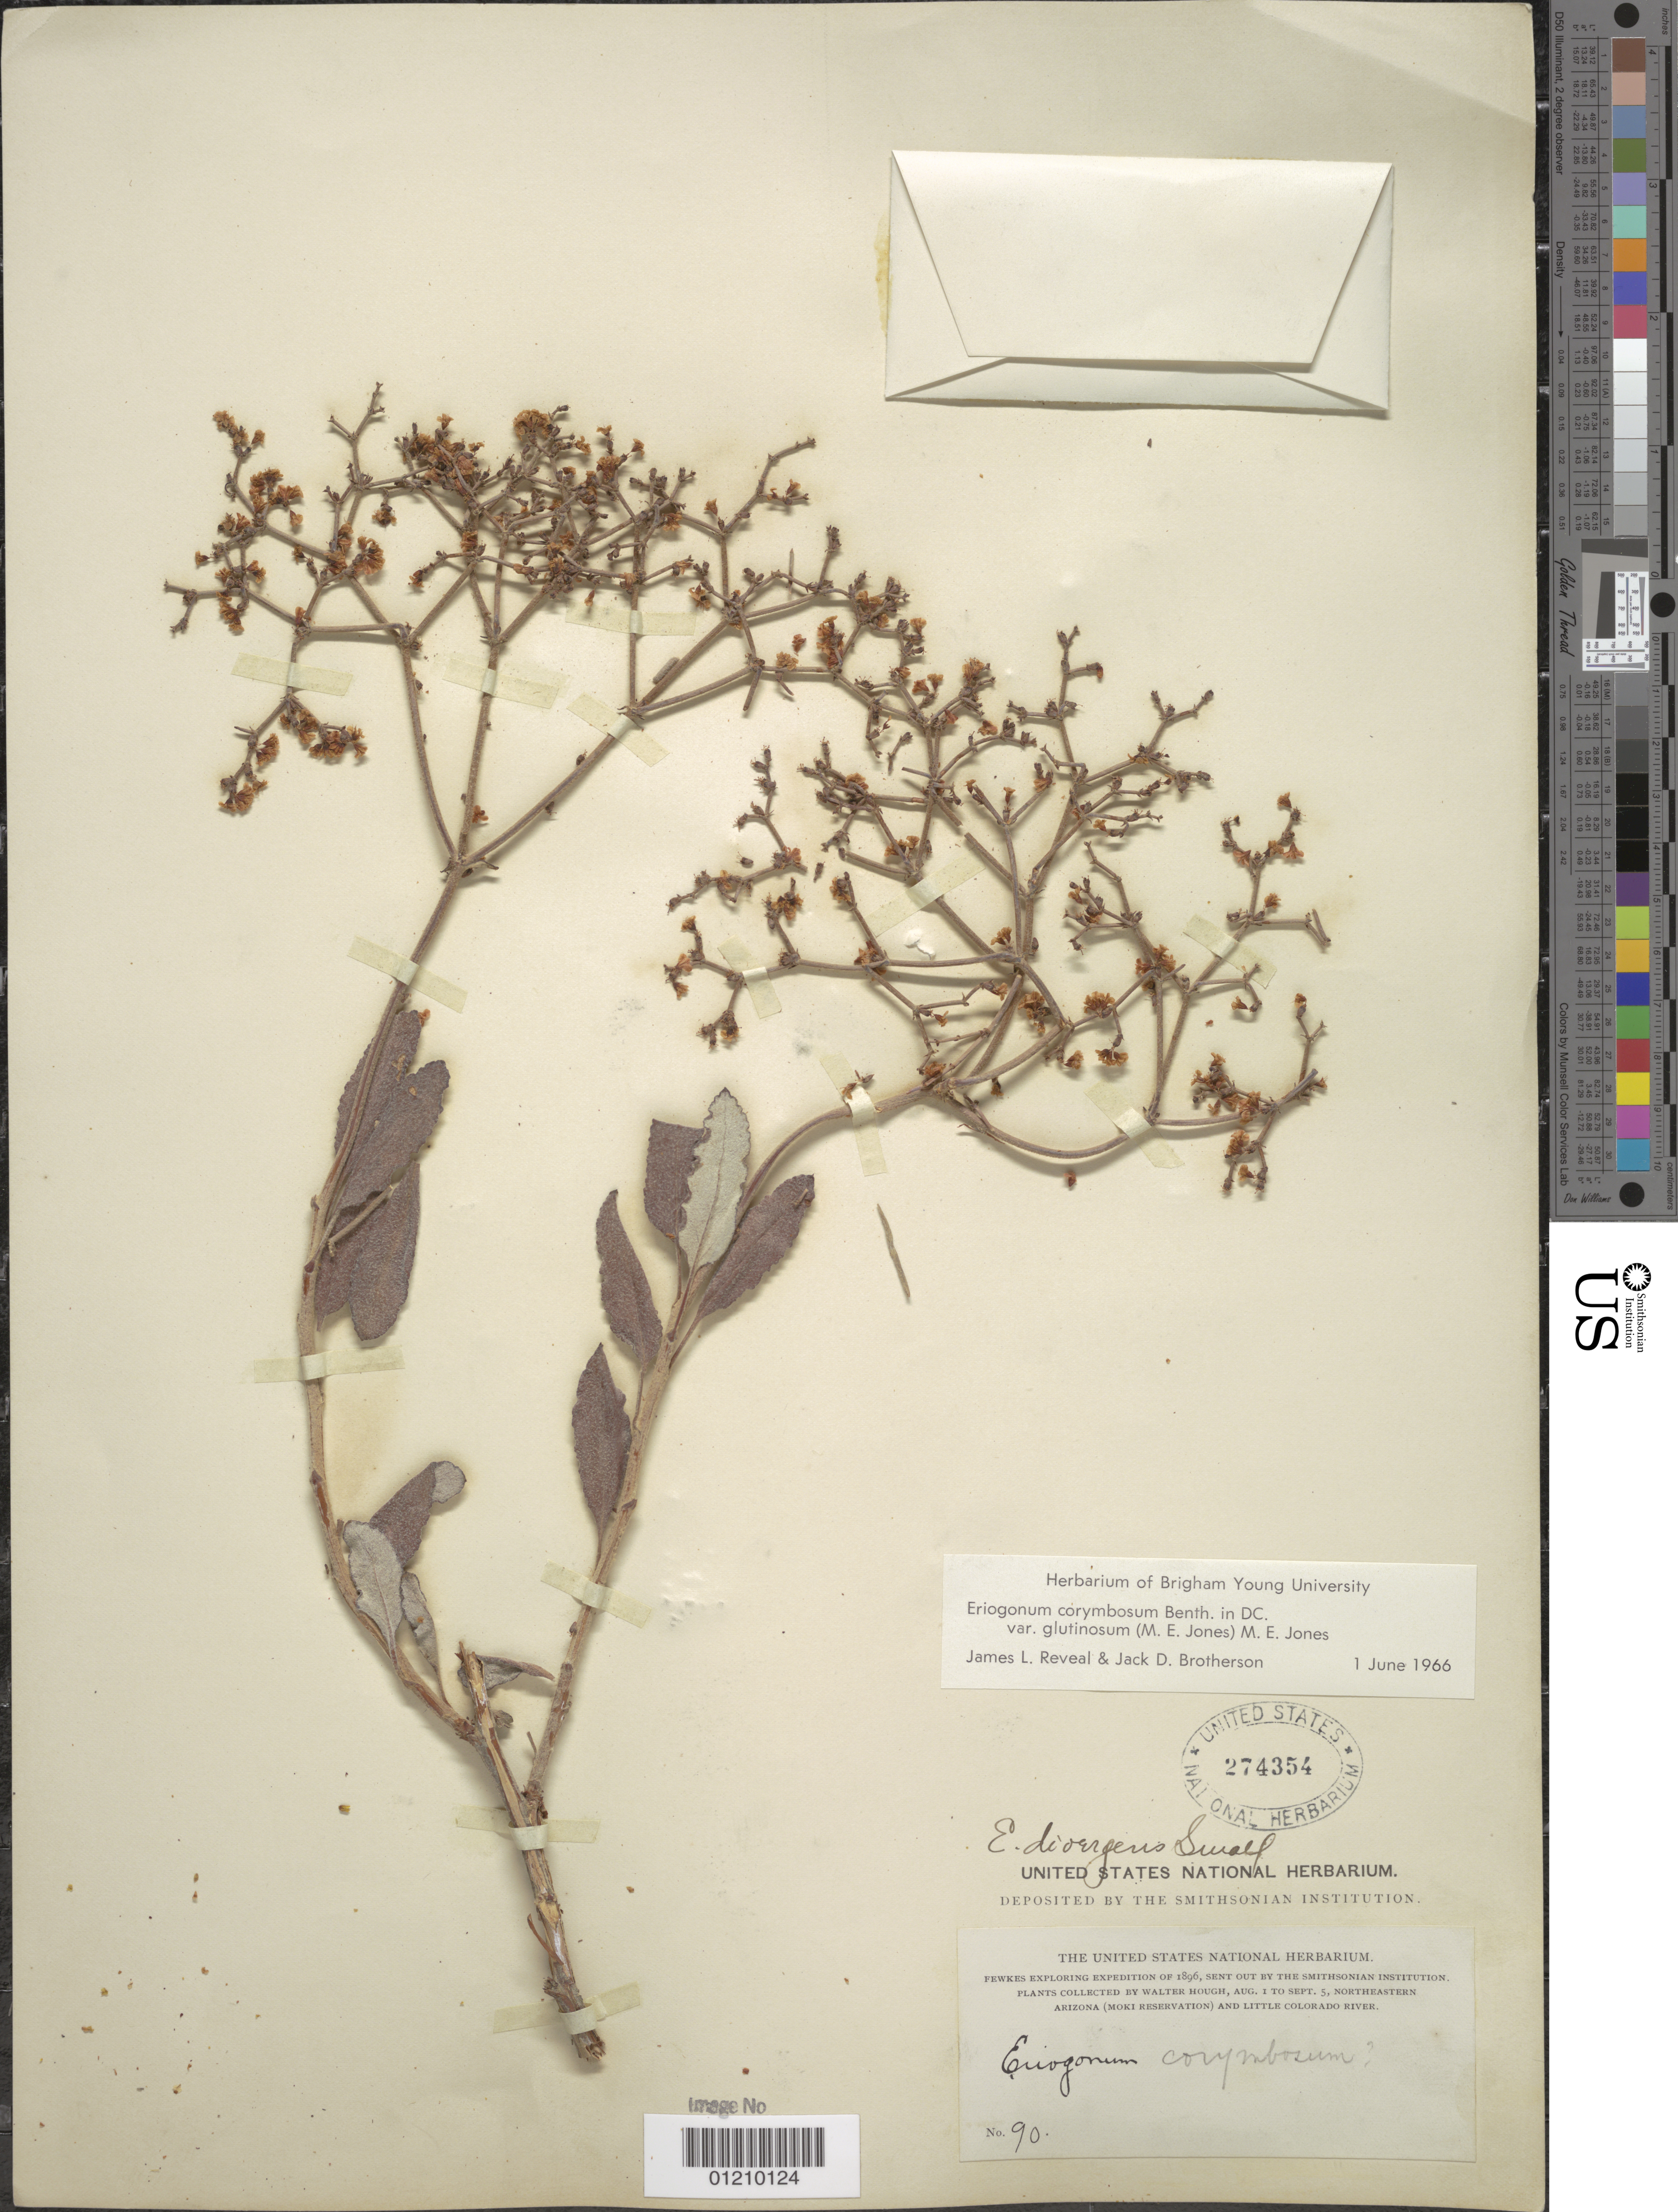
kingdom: Plantae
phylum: Tracheophyta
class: Magnoliopsida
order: Caryophyllales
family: Polygonaceae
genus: Eriogonum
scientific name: Eriogonum corymbosum var. glutinosum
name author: (M.E. Jones) M.E. Jones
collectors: W. Hough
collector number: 90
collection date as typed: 1 Aug 1896 to 5 Sep 1896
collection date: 1896-08-01/1896-09-05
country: United States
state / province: Arizona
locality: Moki Reservation and Little Colorado River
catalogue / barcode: US 274354